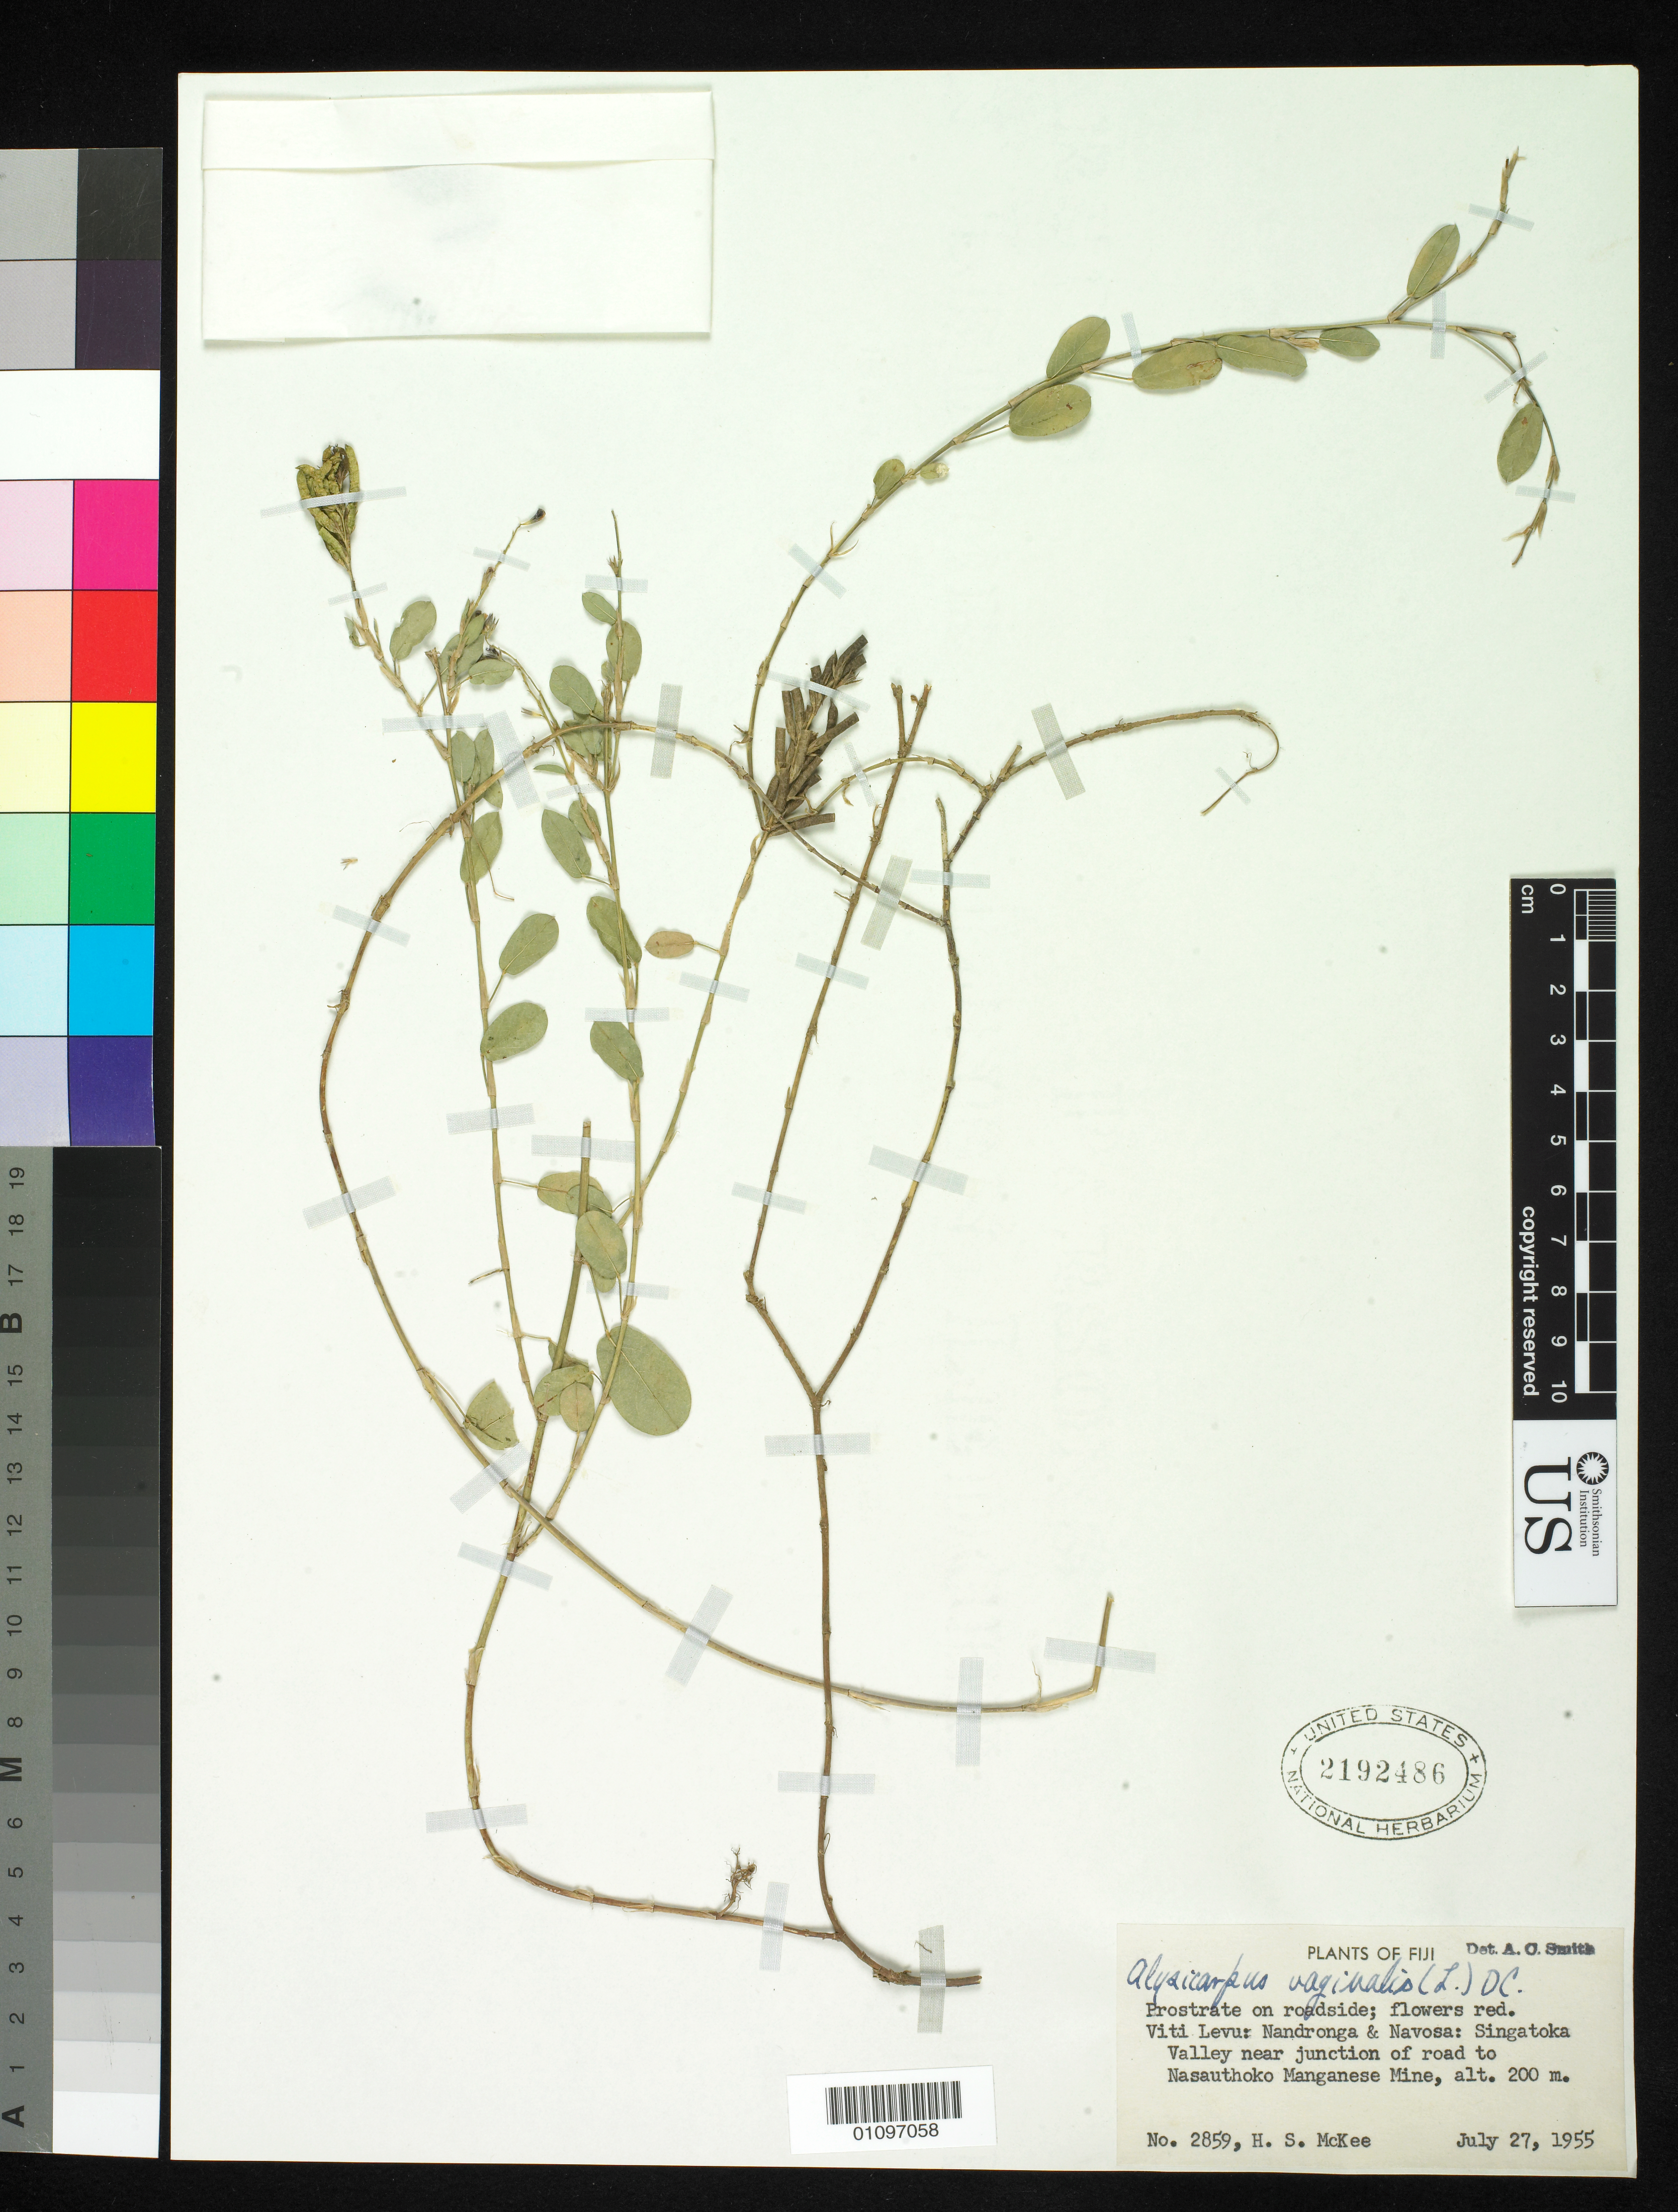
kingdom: Plantae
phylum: Tracheophyta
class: Magnoliopsida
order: Fabales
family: Fabaceae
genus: Alysicarpus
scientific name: Alysicarpus vaginalis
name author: (L.) DC.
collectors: H. S. McKee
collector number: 2859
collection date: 1955-07-27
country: Fiji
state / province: Western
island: Viti Levu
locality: nandronga & Navosa: Singatoka Valley near junction of road to Nasauthoko Manganese Mine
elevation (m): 200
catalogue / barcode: US 2192486